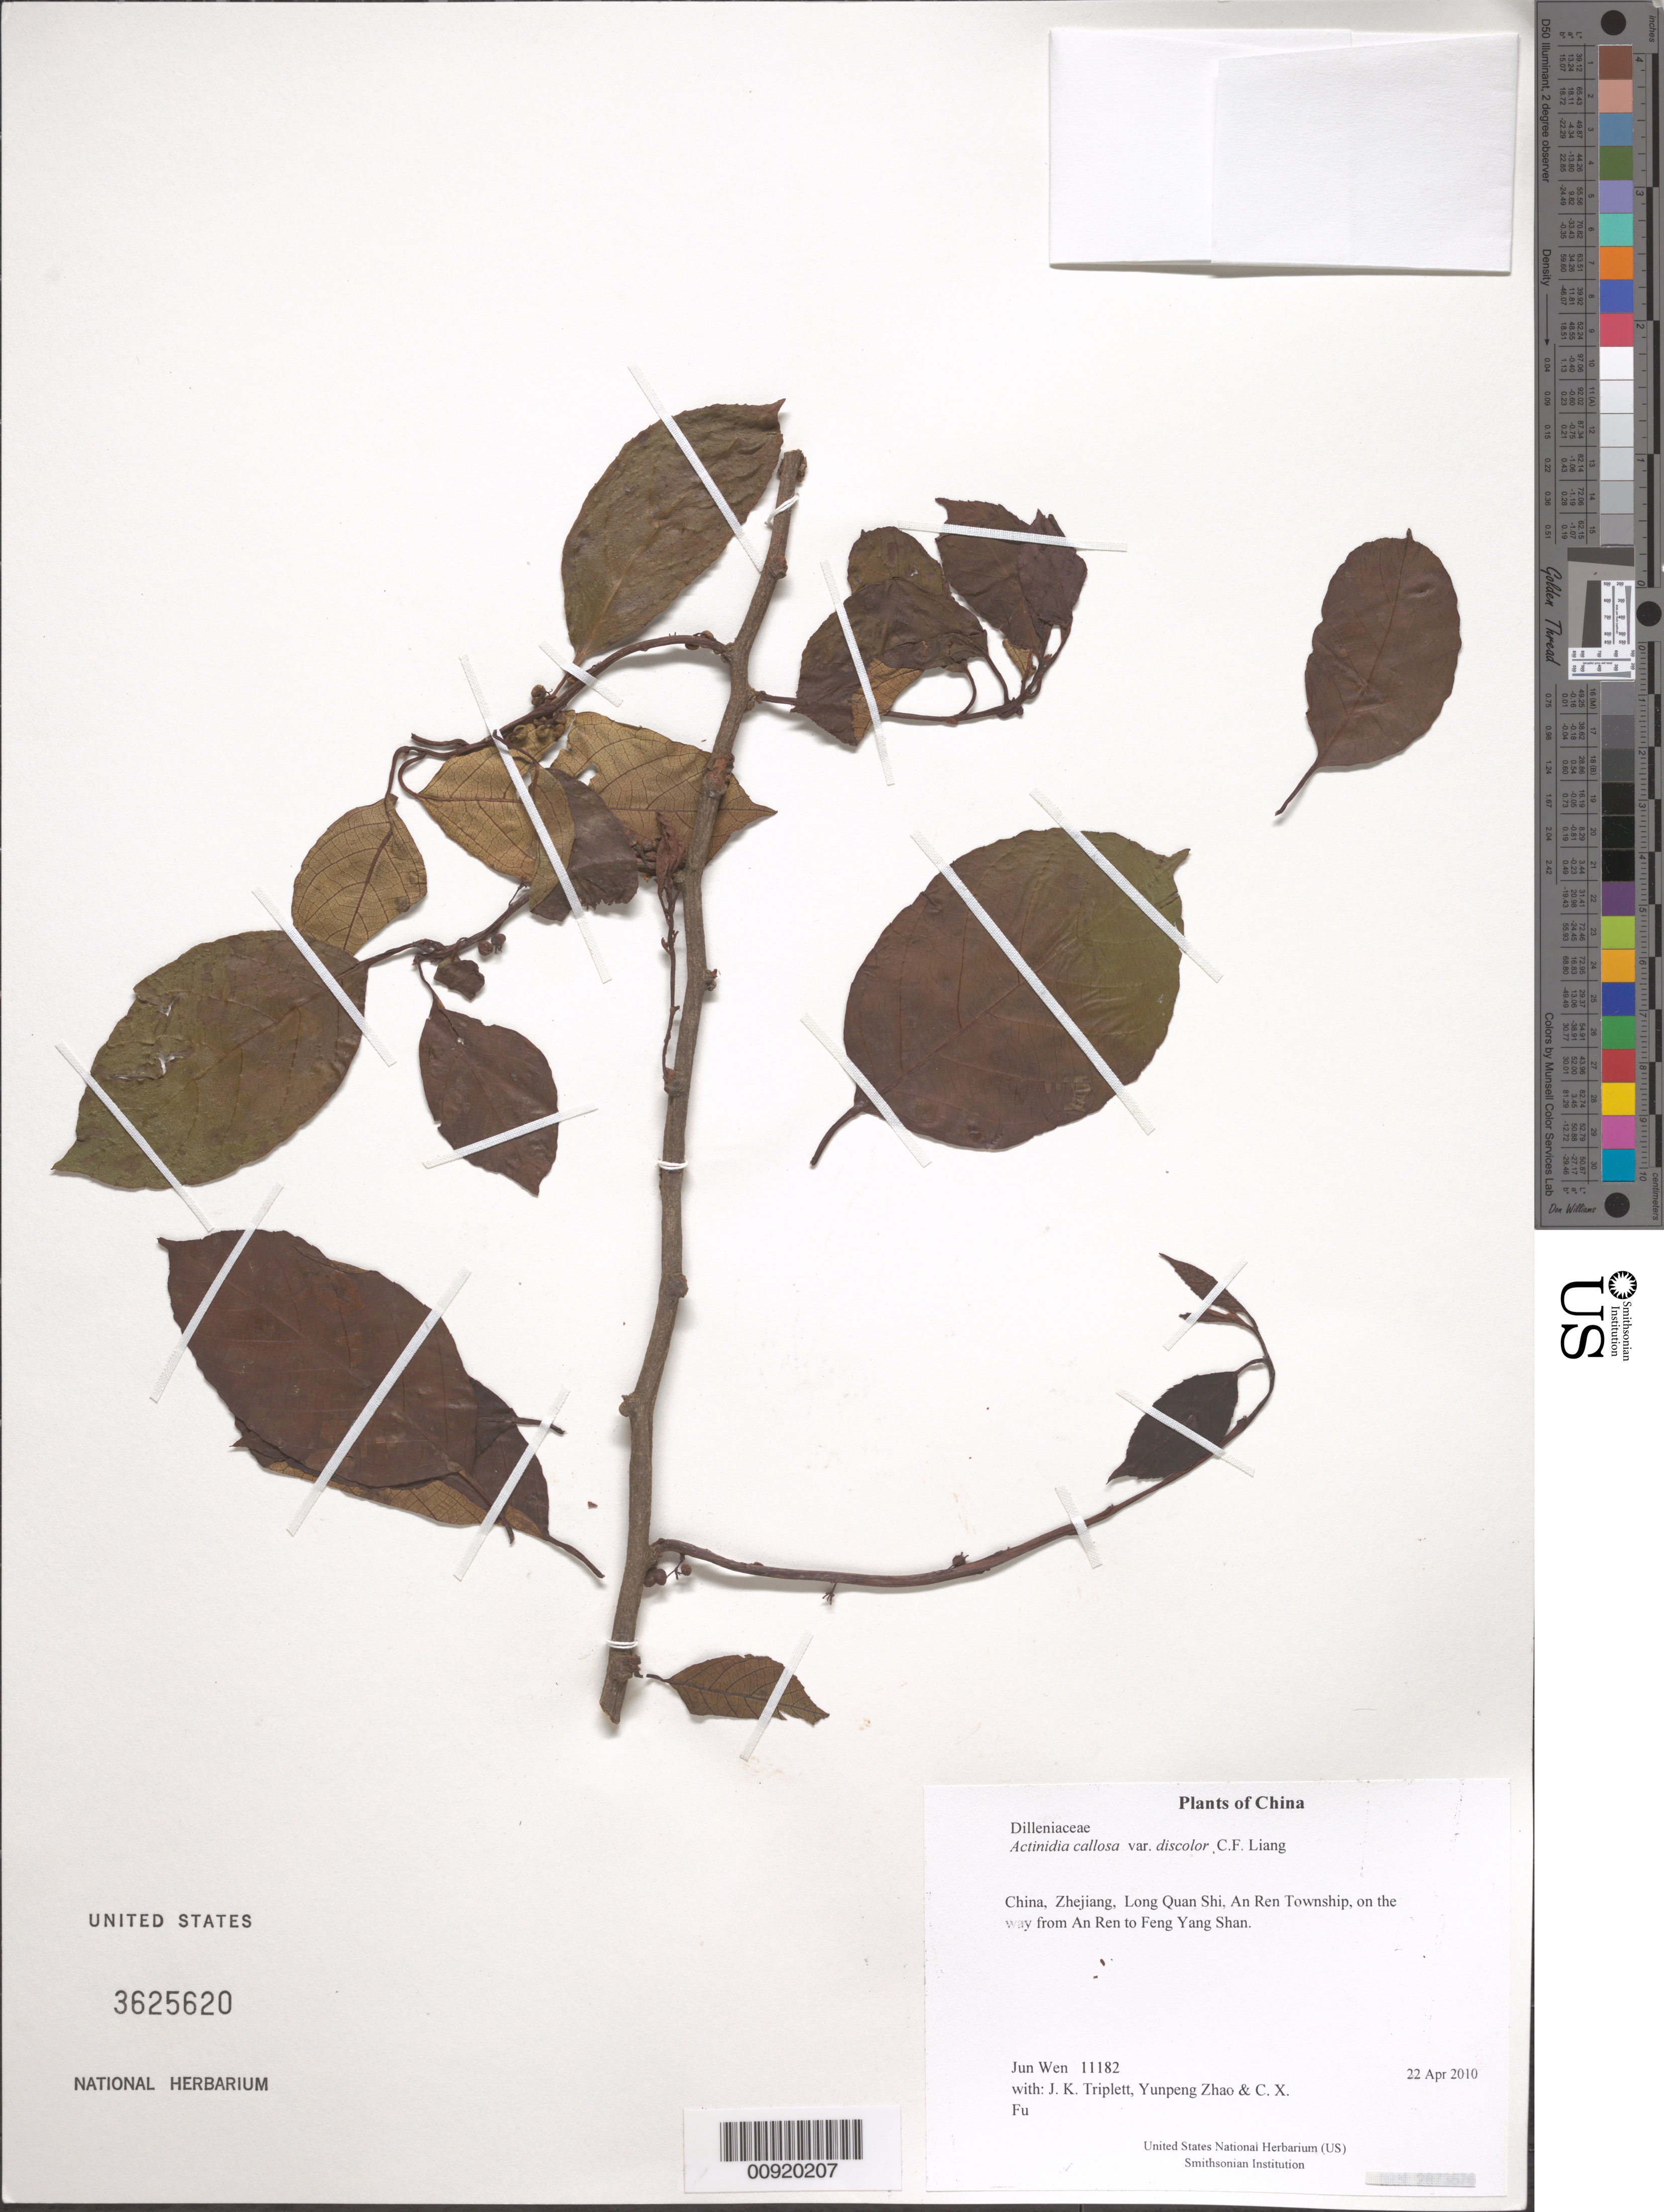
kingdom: Plantae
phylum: Tracheophyta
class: Magnoliopsida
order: Ericales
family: Actinidiaceae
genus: Actinidia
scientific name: Actinidia callosa var. discolor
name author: C.F. Liang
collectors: J. Wen, J. K. Triplett, Yunpeng Zhao & C. X. Fu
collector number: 11182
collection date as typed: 22 Apr 2010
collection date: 2010-04-22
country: China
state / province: Zhejiang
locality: Long Quan Shi, An Ren Township, on the way from An Ren to Feng Yang Shan.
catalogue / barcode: US 3625620